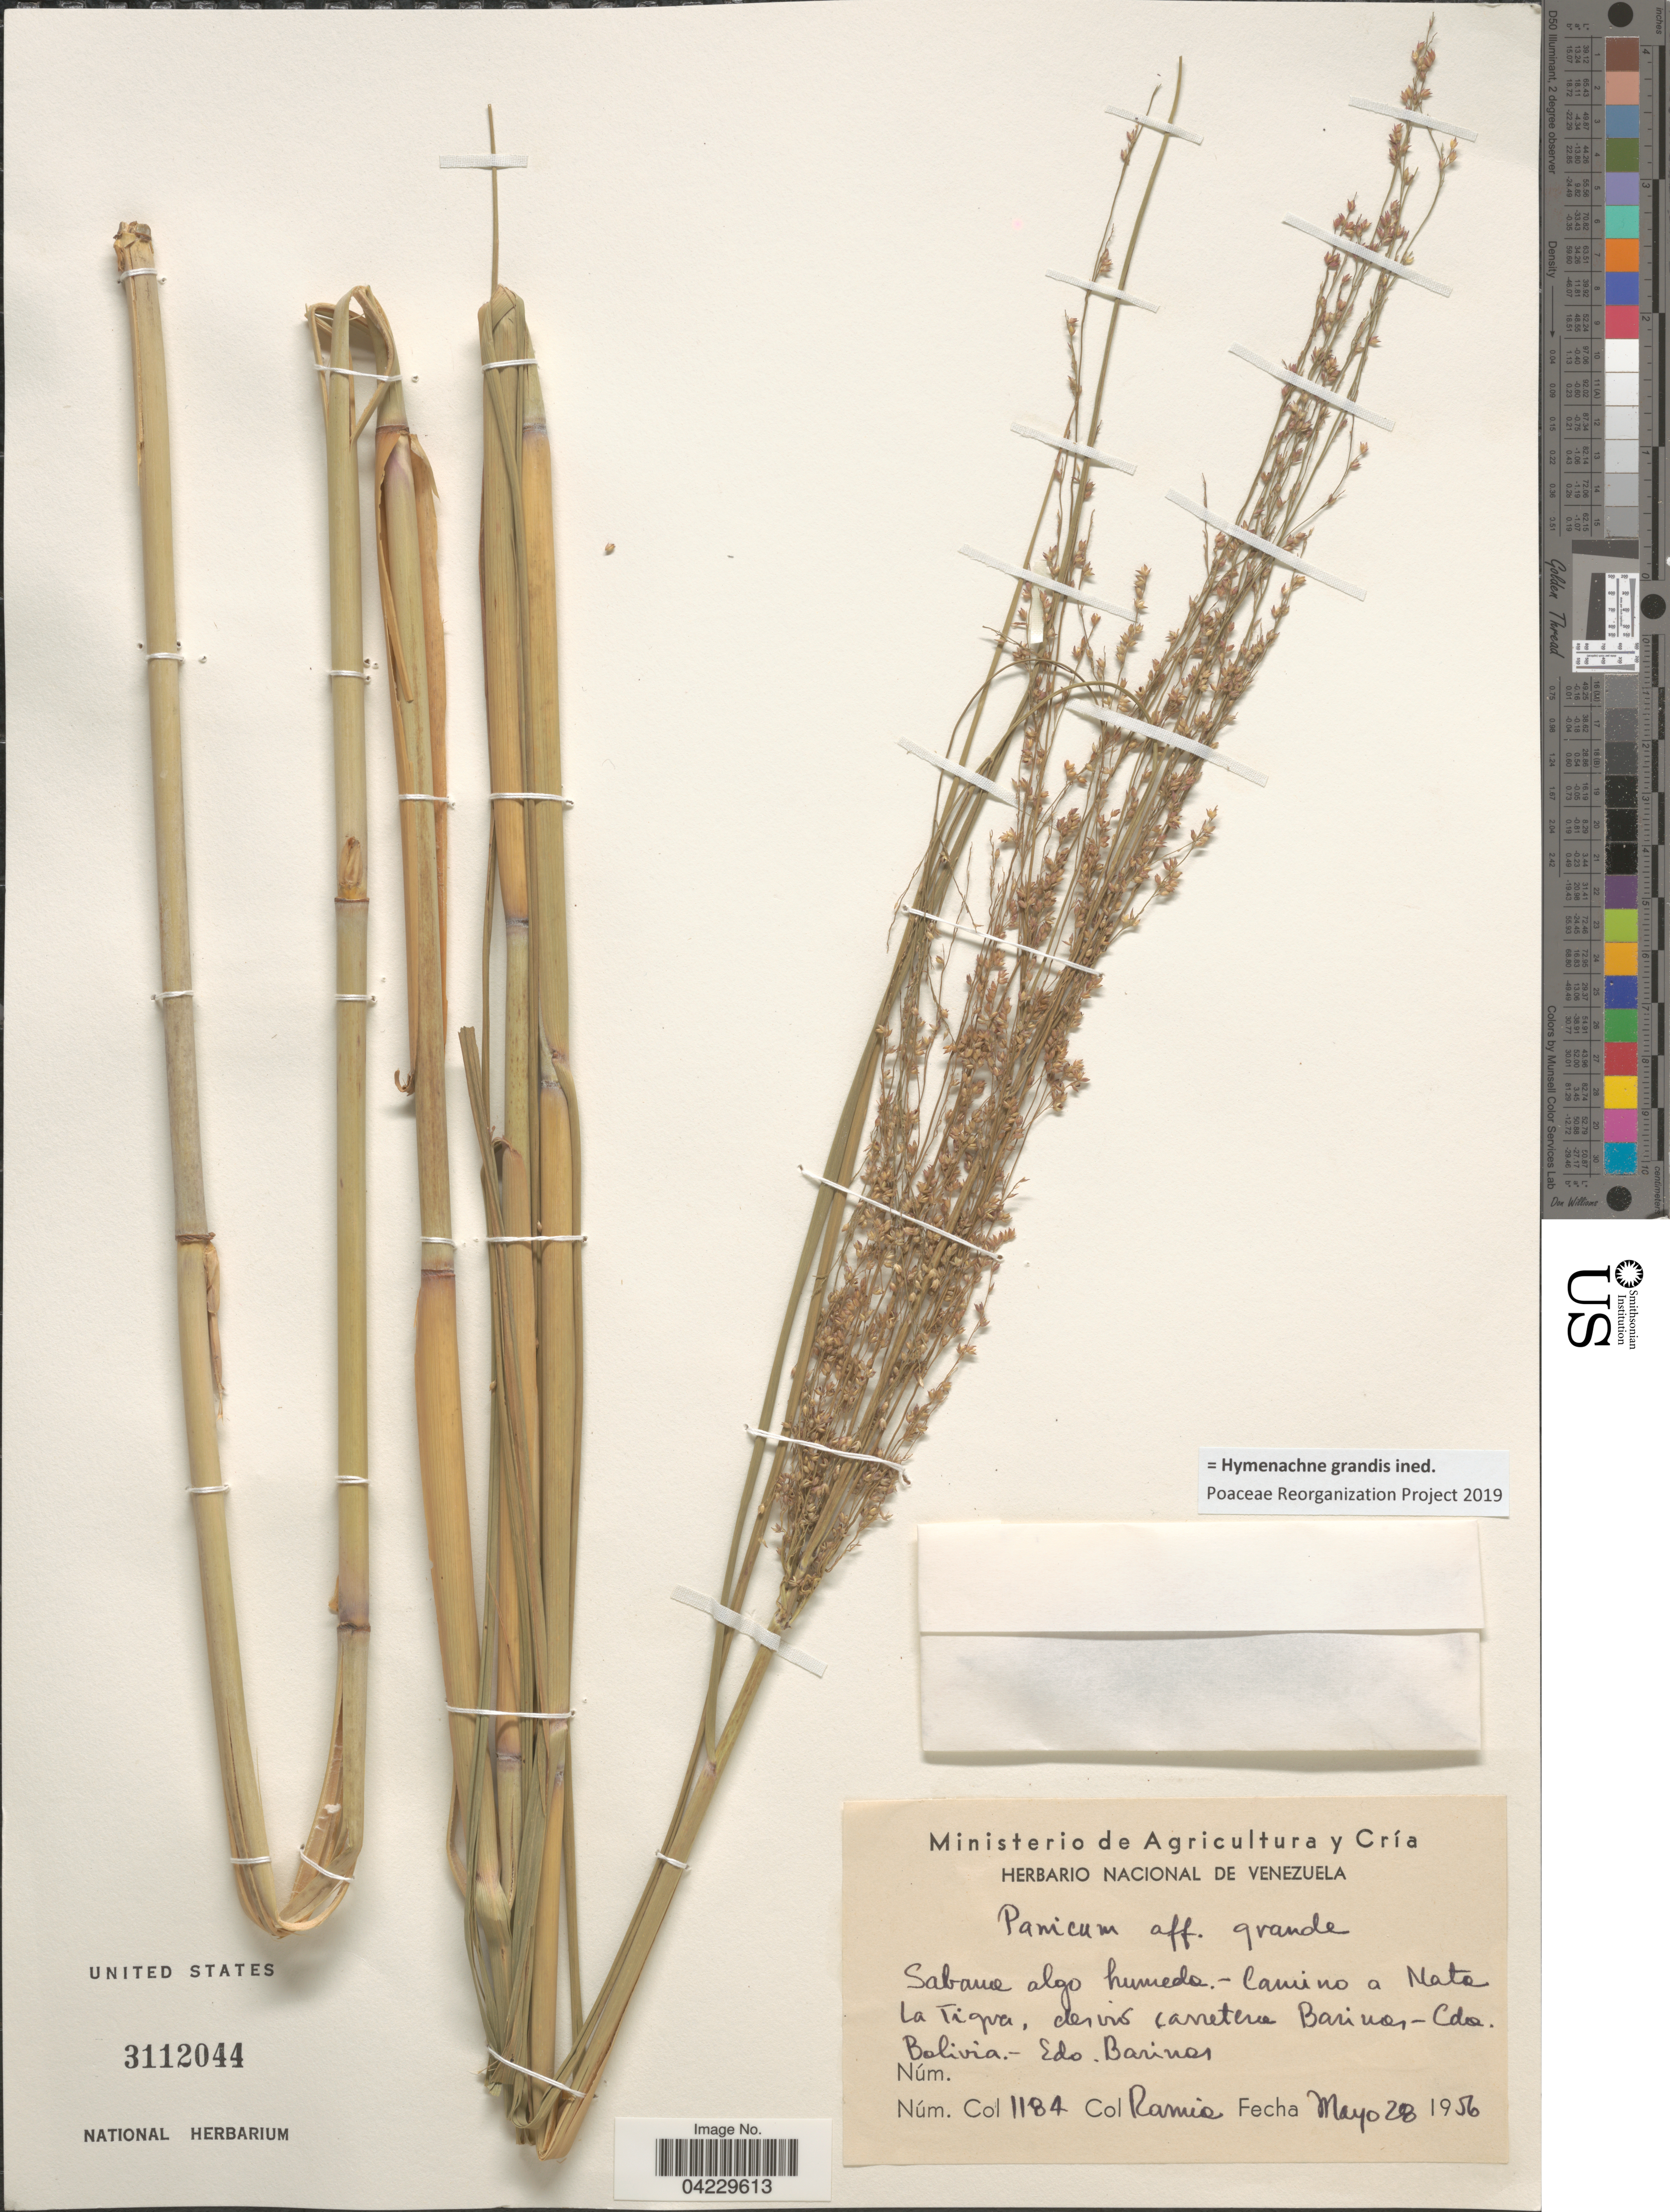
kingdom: Plantae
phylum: Tracheophyta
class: Liliopsida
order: Poales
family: Poaceae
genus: Hymenachne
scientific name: Hymenachne grandis ined. prp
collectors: -- Ramia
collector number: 1184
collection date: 1956-05-28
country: Venezuela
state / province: Barinas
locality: Camino a Nato La Tigra, desvio carretera Barinas-Cdos. Bolivia.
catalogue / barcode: US 3112044